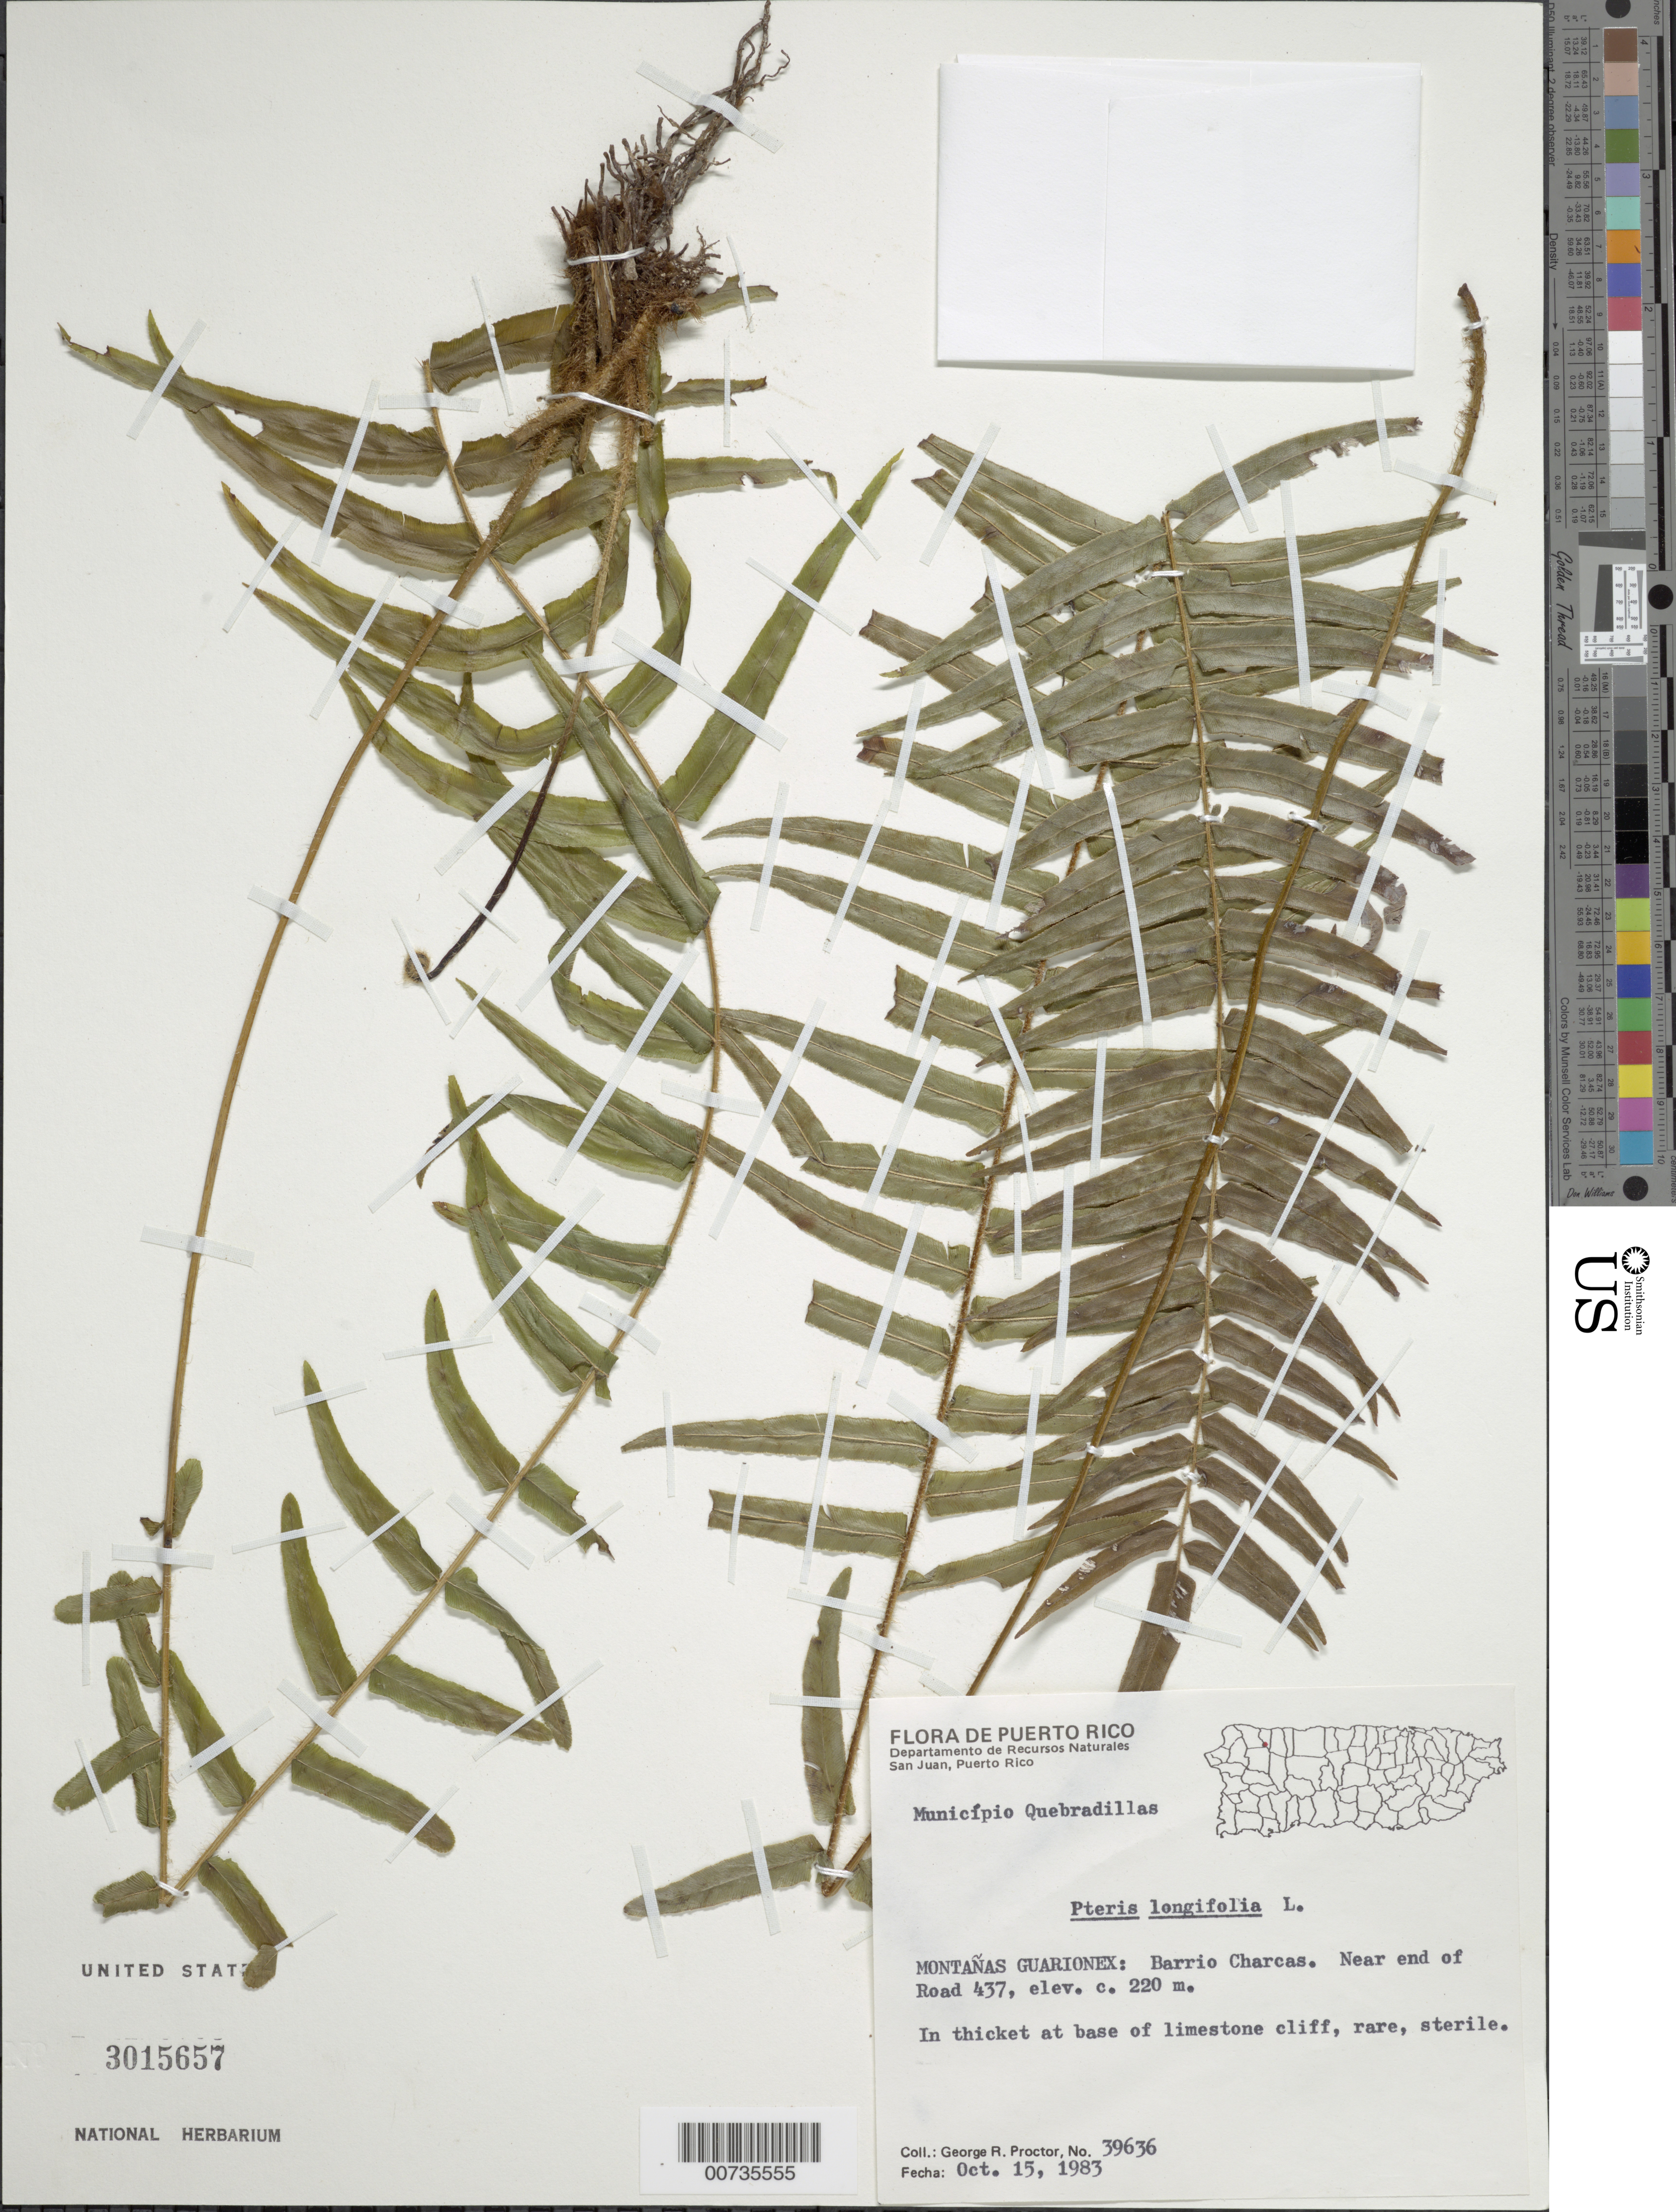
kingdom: Plantae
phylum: Tracheophyta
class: Polypodiopsida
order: Polypodiales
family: Pteridaceae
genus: Pteris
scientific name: Pteris longifolia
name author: L.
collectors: G. R. Proctor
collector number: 39636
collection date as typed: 15 Oct 1983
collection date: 1983-10-15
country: Puerto Rico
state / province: Quebradillas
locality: Montanas Guarionex: Barrio Charcas, near end of Road 437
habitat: In thicket at base of limestone cliff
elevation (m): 220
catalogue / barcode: US 3015657